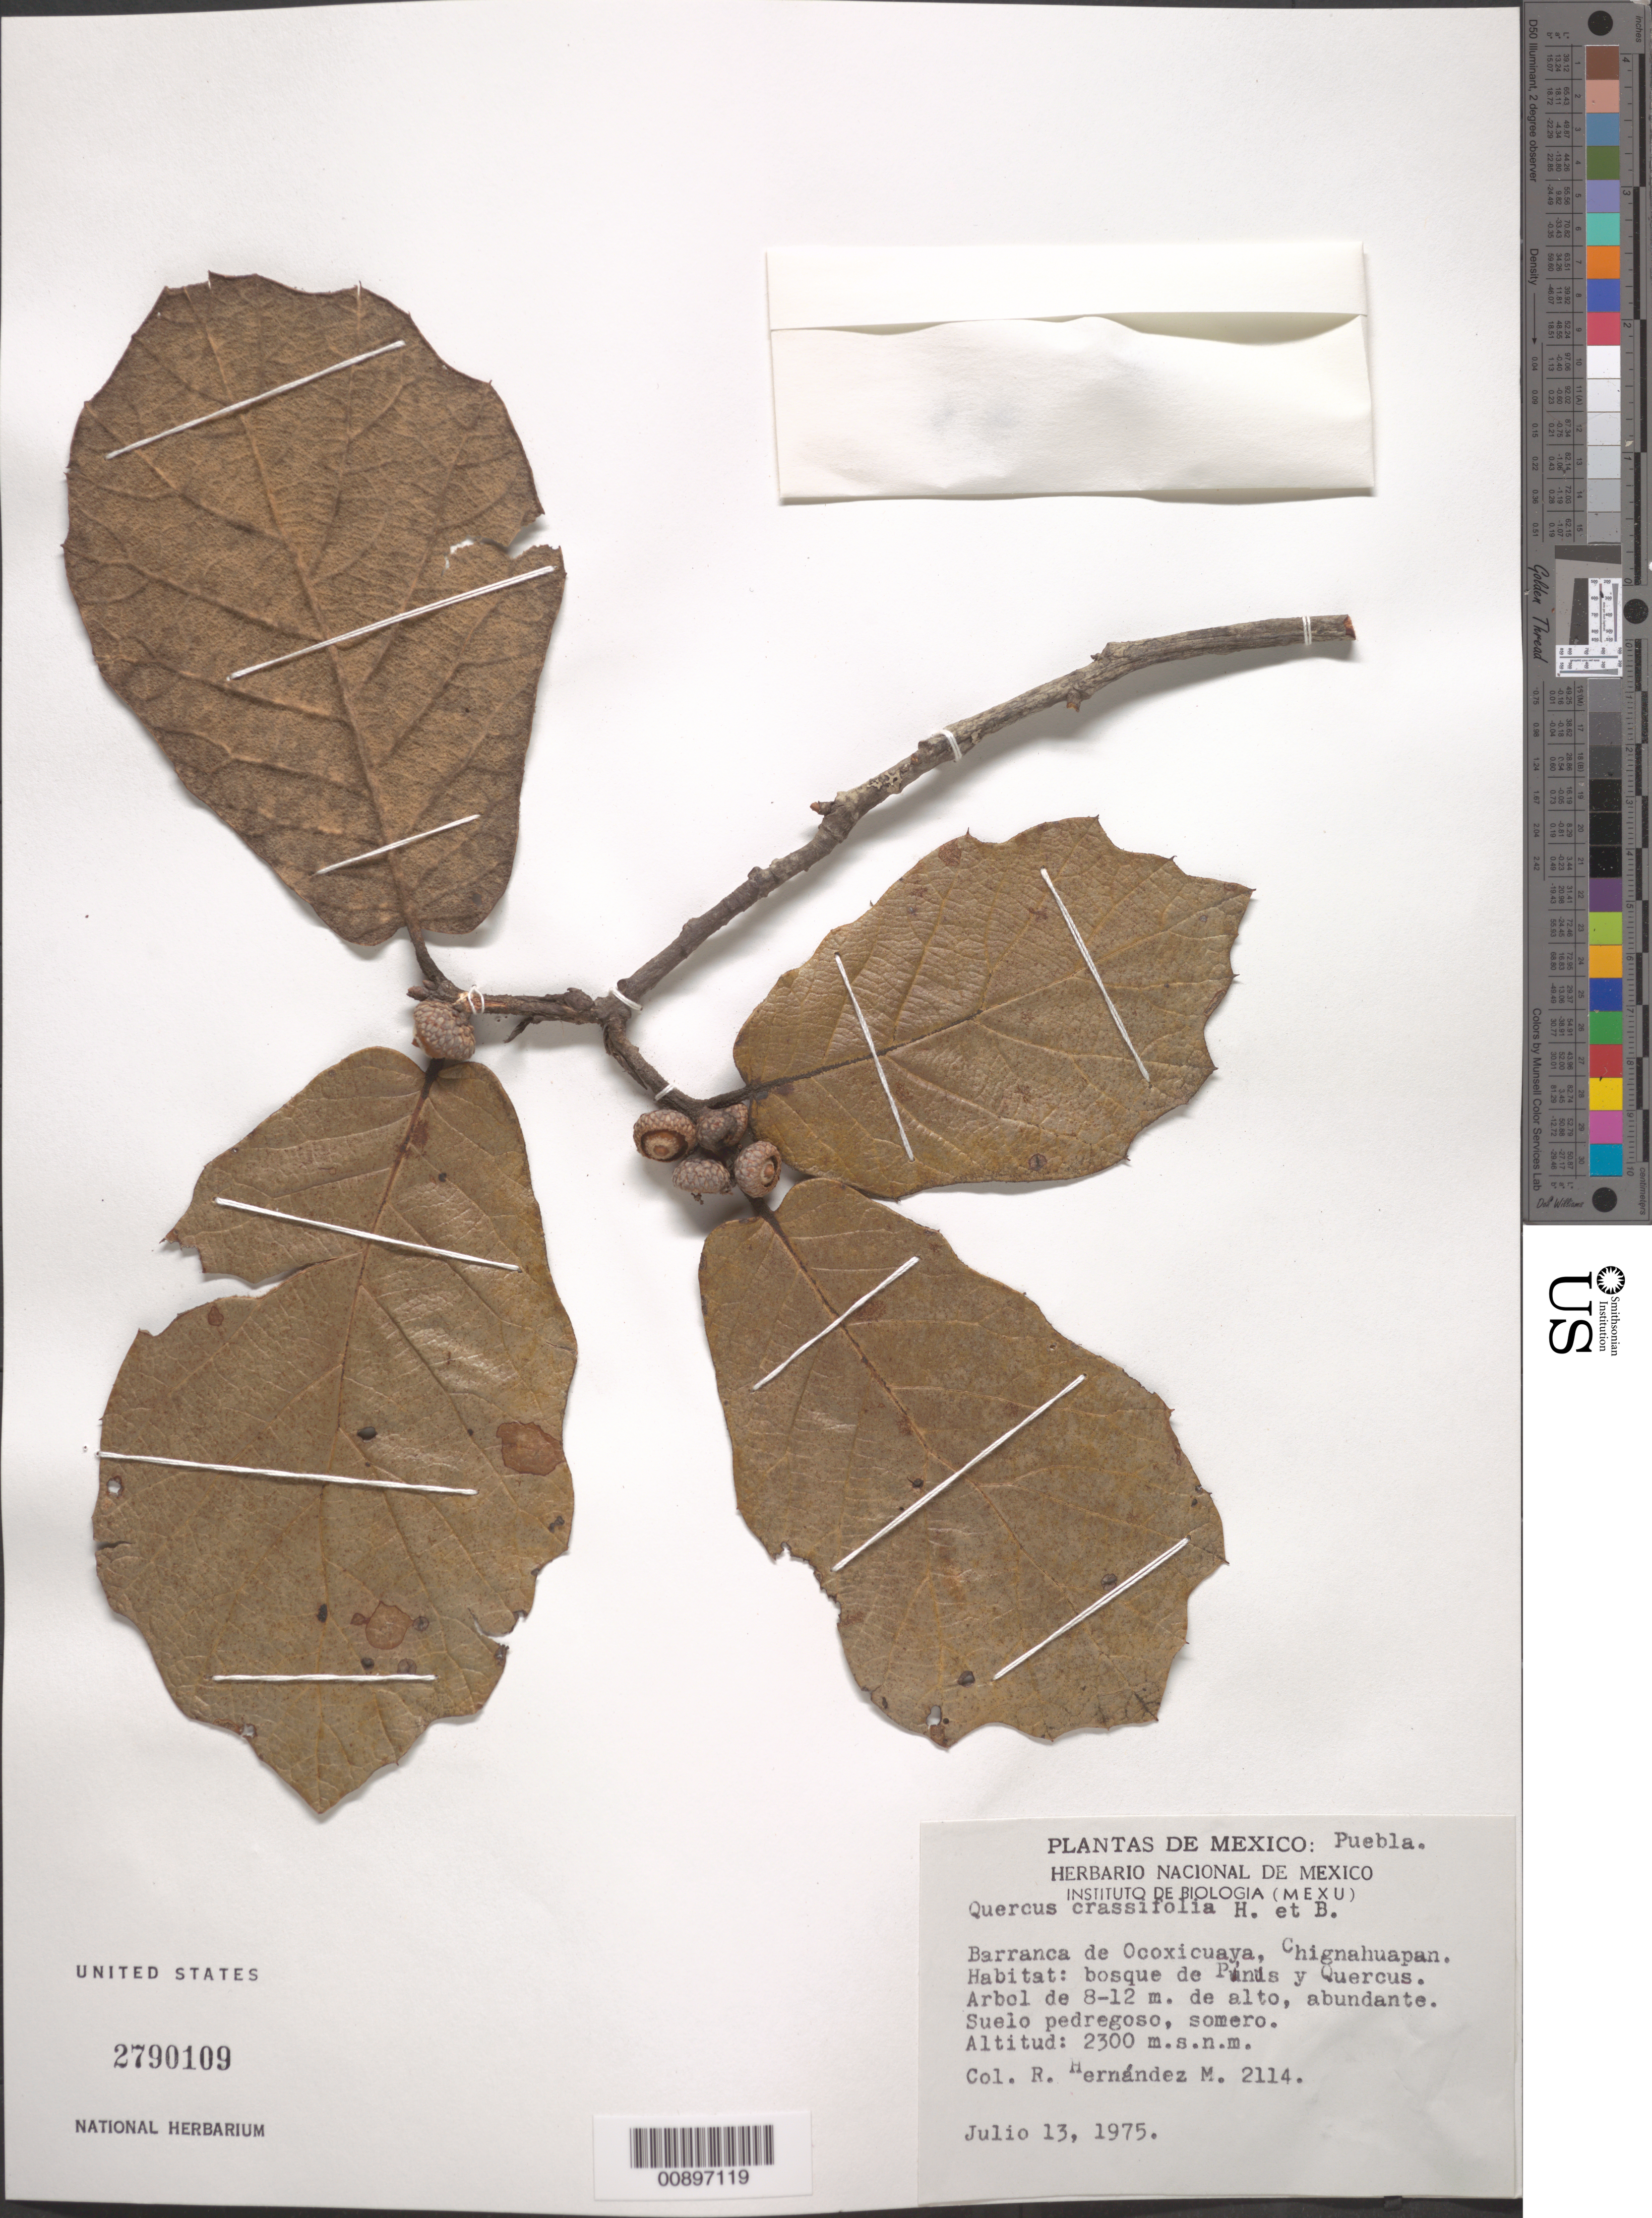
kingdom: Plantae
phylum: Tracheophyta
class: Magnoliopsida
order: Fagales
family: Fagaceae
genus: Quercus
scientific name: Quercus crassifolia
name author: Humb. & Bonpl.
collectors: R. M. Hernandez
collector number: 2114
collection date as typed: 13 Jul 1975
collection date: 1975-07-13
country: Mexico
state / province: Puebla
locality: Barranca de Ocoxicuaya, Chignahuapan.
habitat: Bosque de Pinus y Quercus. Suelo pedregoso, somero.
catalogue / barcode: US 2790109